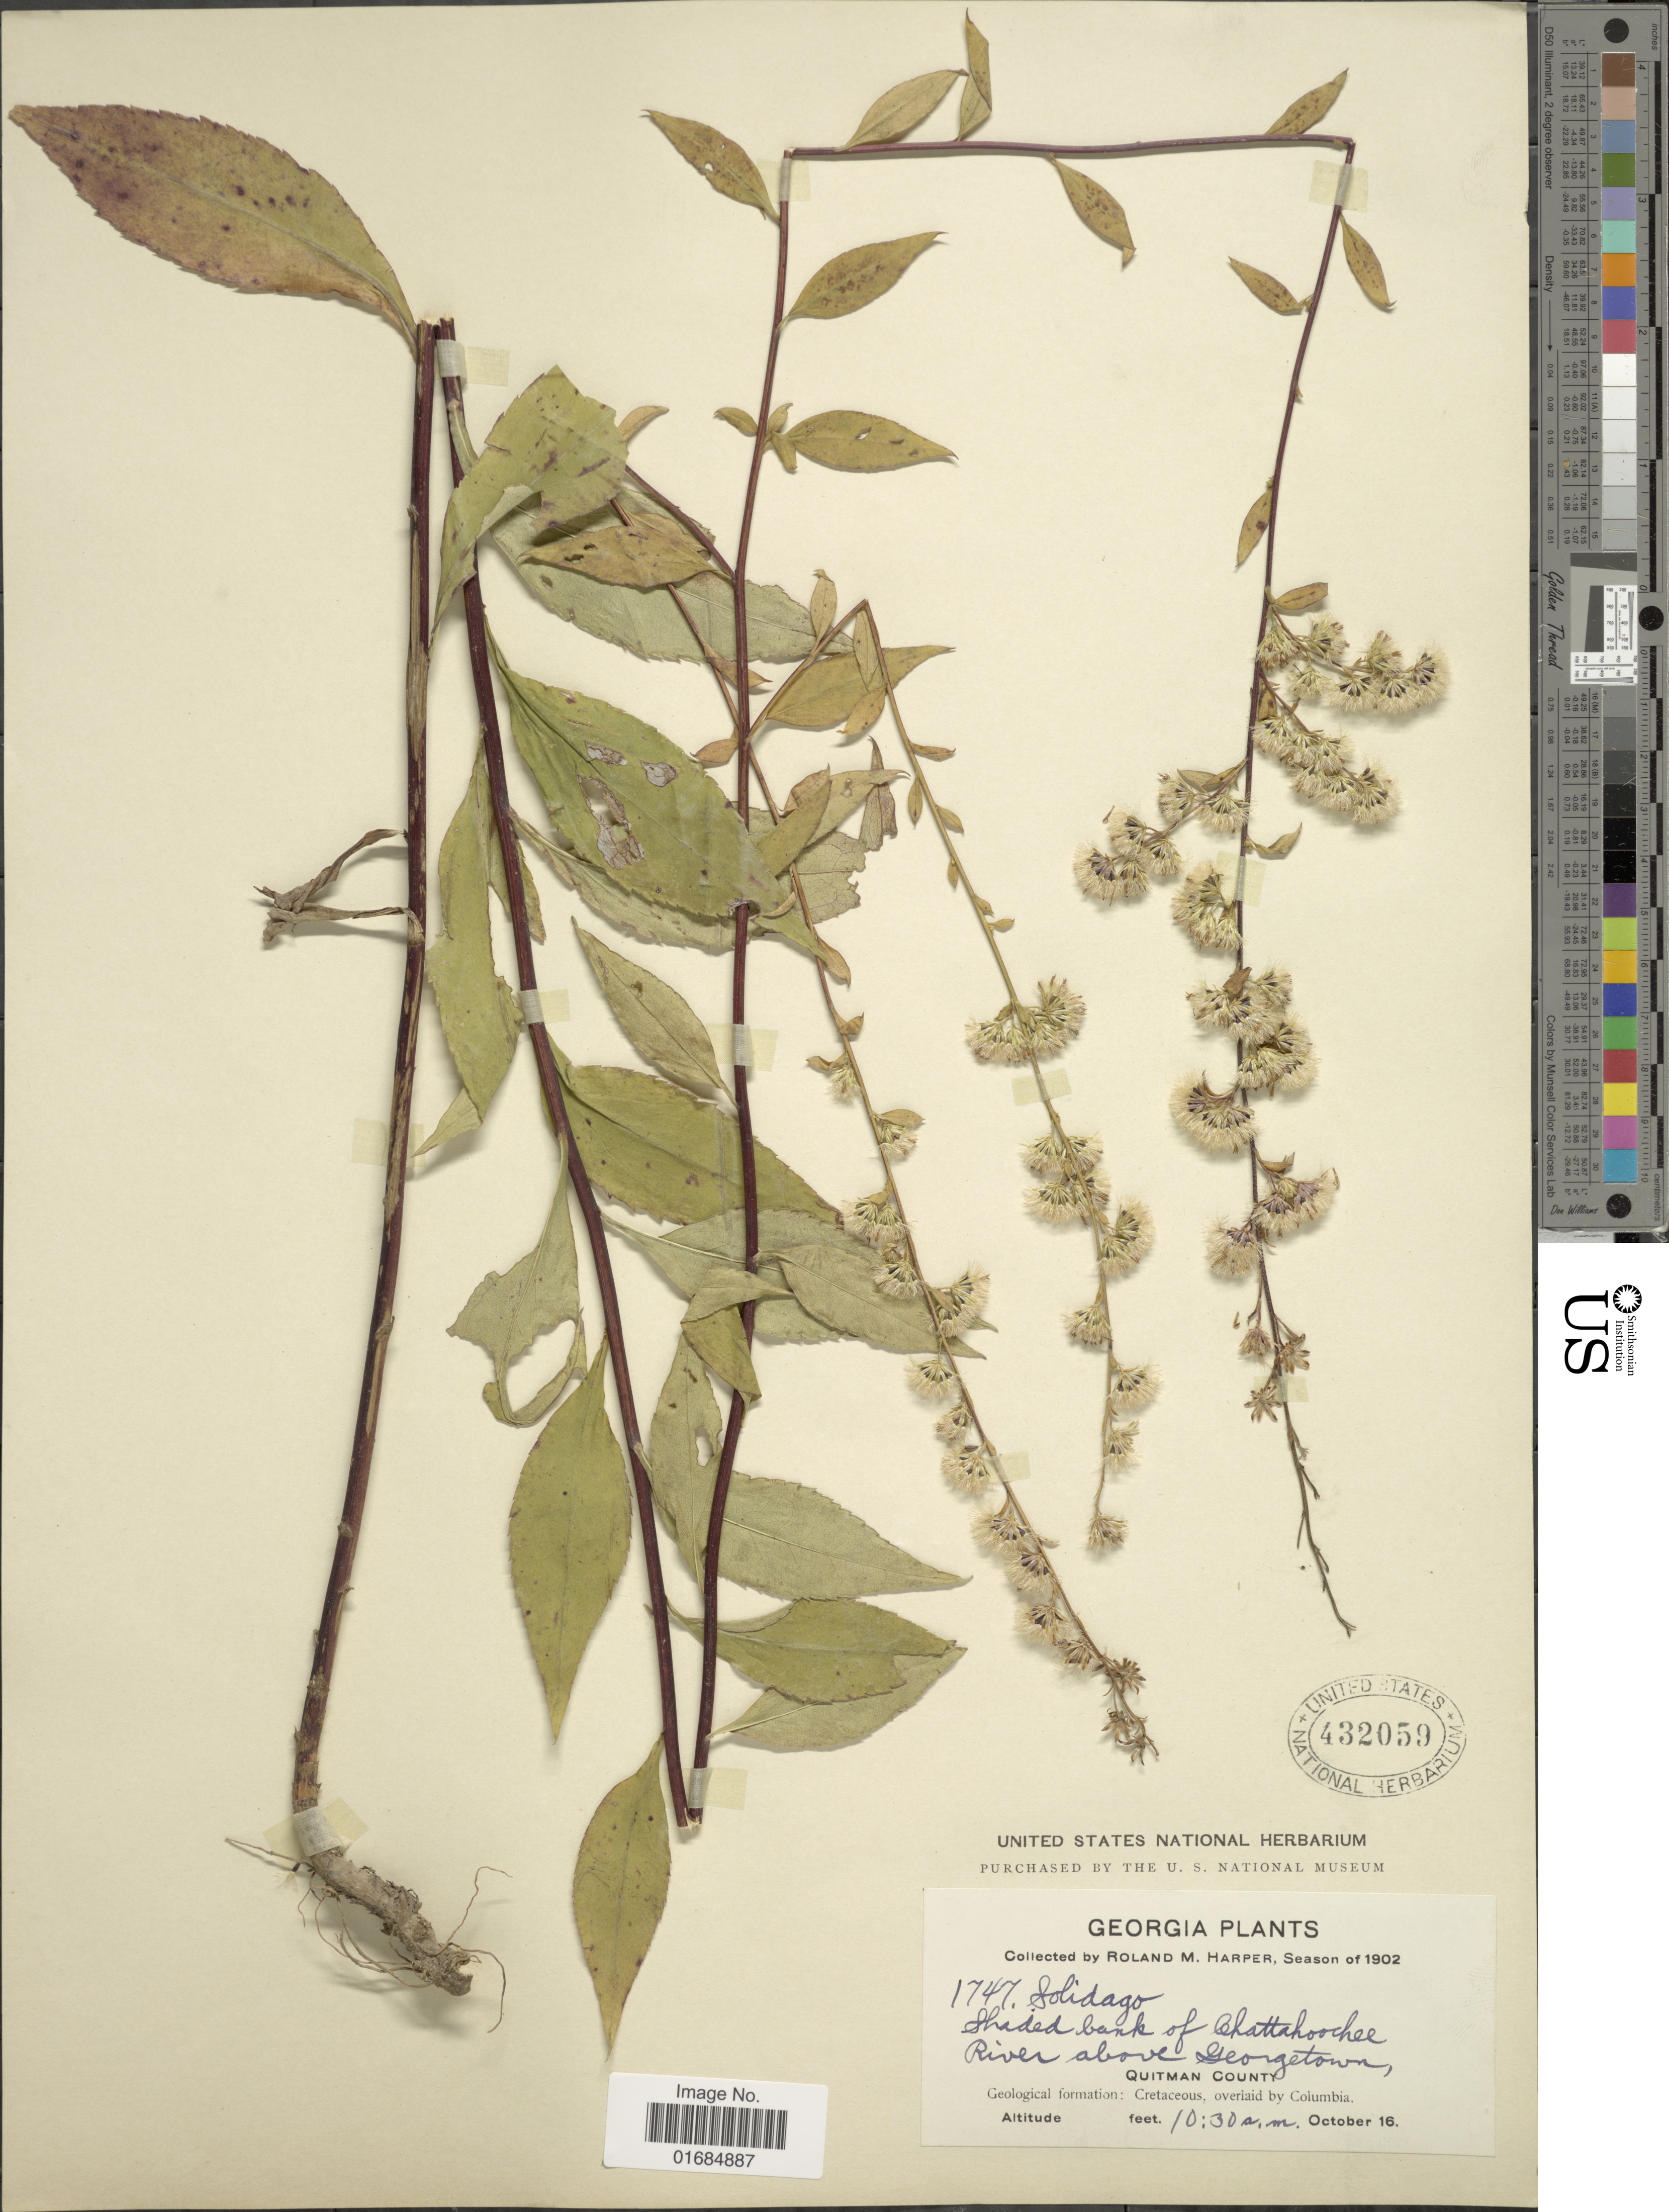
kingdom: Plantae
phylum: Tracheophyta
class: Magnoliopsida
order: Asterales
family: Asteraceae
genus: Solidago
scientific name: Solidago boottii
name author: Hook.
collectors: R. M. Harper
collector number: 1747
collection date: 1902-10-16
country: United States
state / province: Georgia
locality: Shaded bank of Chattahoochee River above Georgetown, Quitman County, Geological formation: Cretaceous, overlaid by Colombia.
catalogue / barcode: US 432059